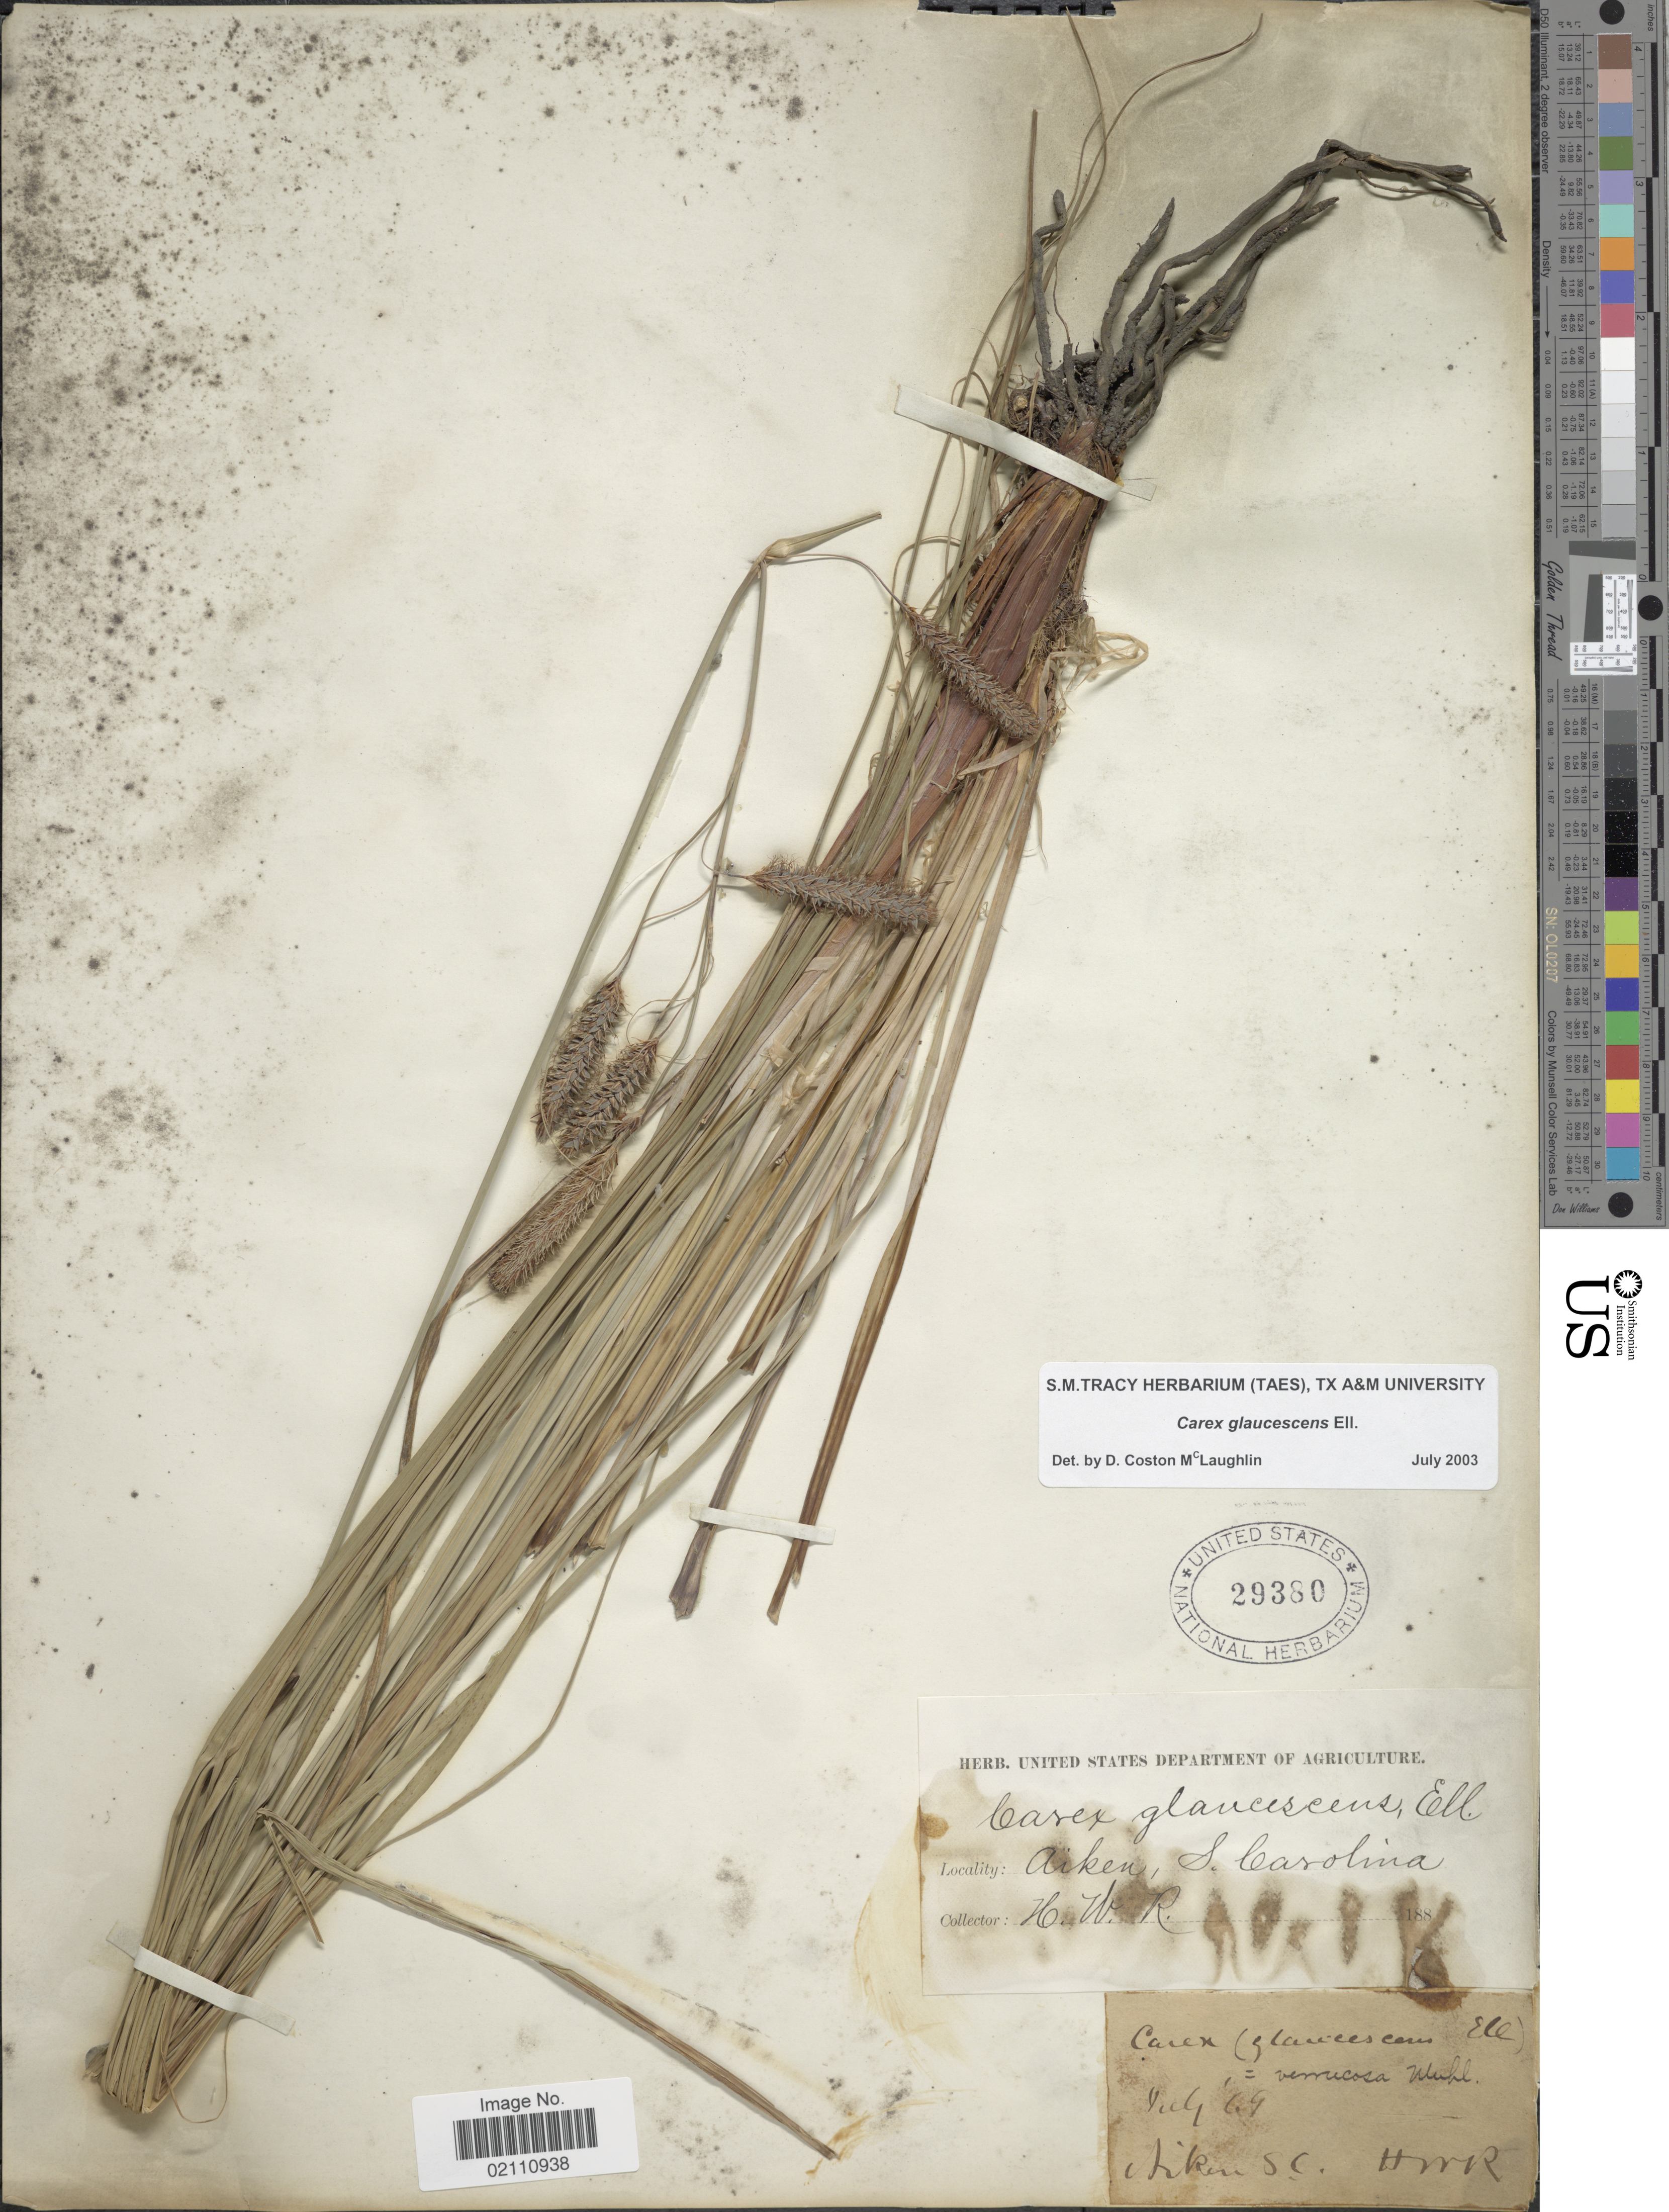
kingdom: Plantae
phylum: Tracheophyta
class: Liliopsida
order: Poales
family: Cyperaceae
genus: Carex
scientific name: Carex glaucescens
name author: Elliott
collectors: H. W. R.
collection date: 1869-07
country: United States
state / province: South Carolina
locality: Aiken, S. Carolina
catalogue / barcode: US 29380